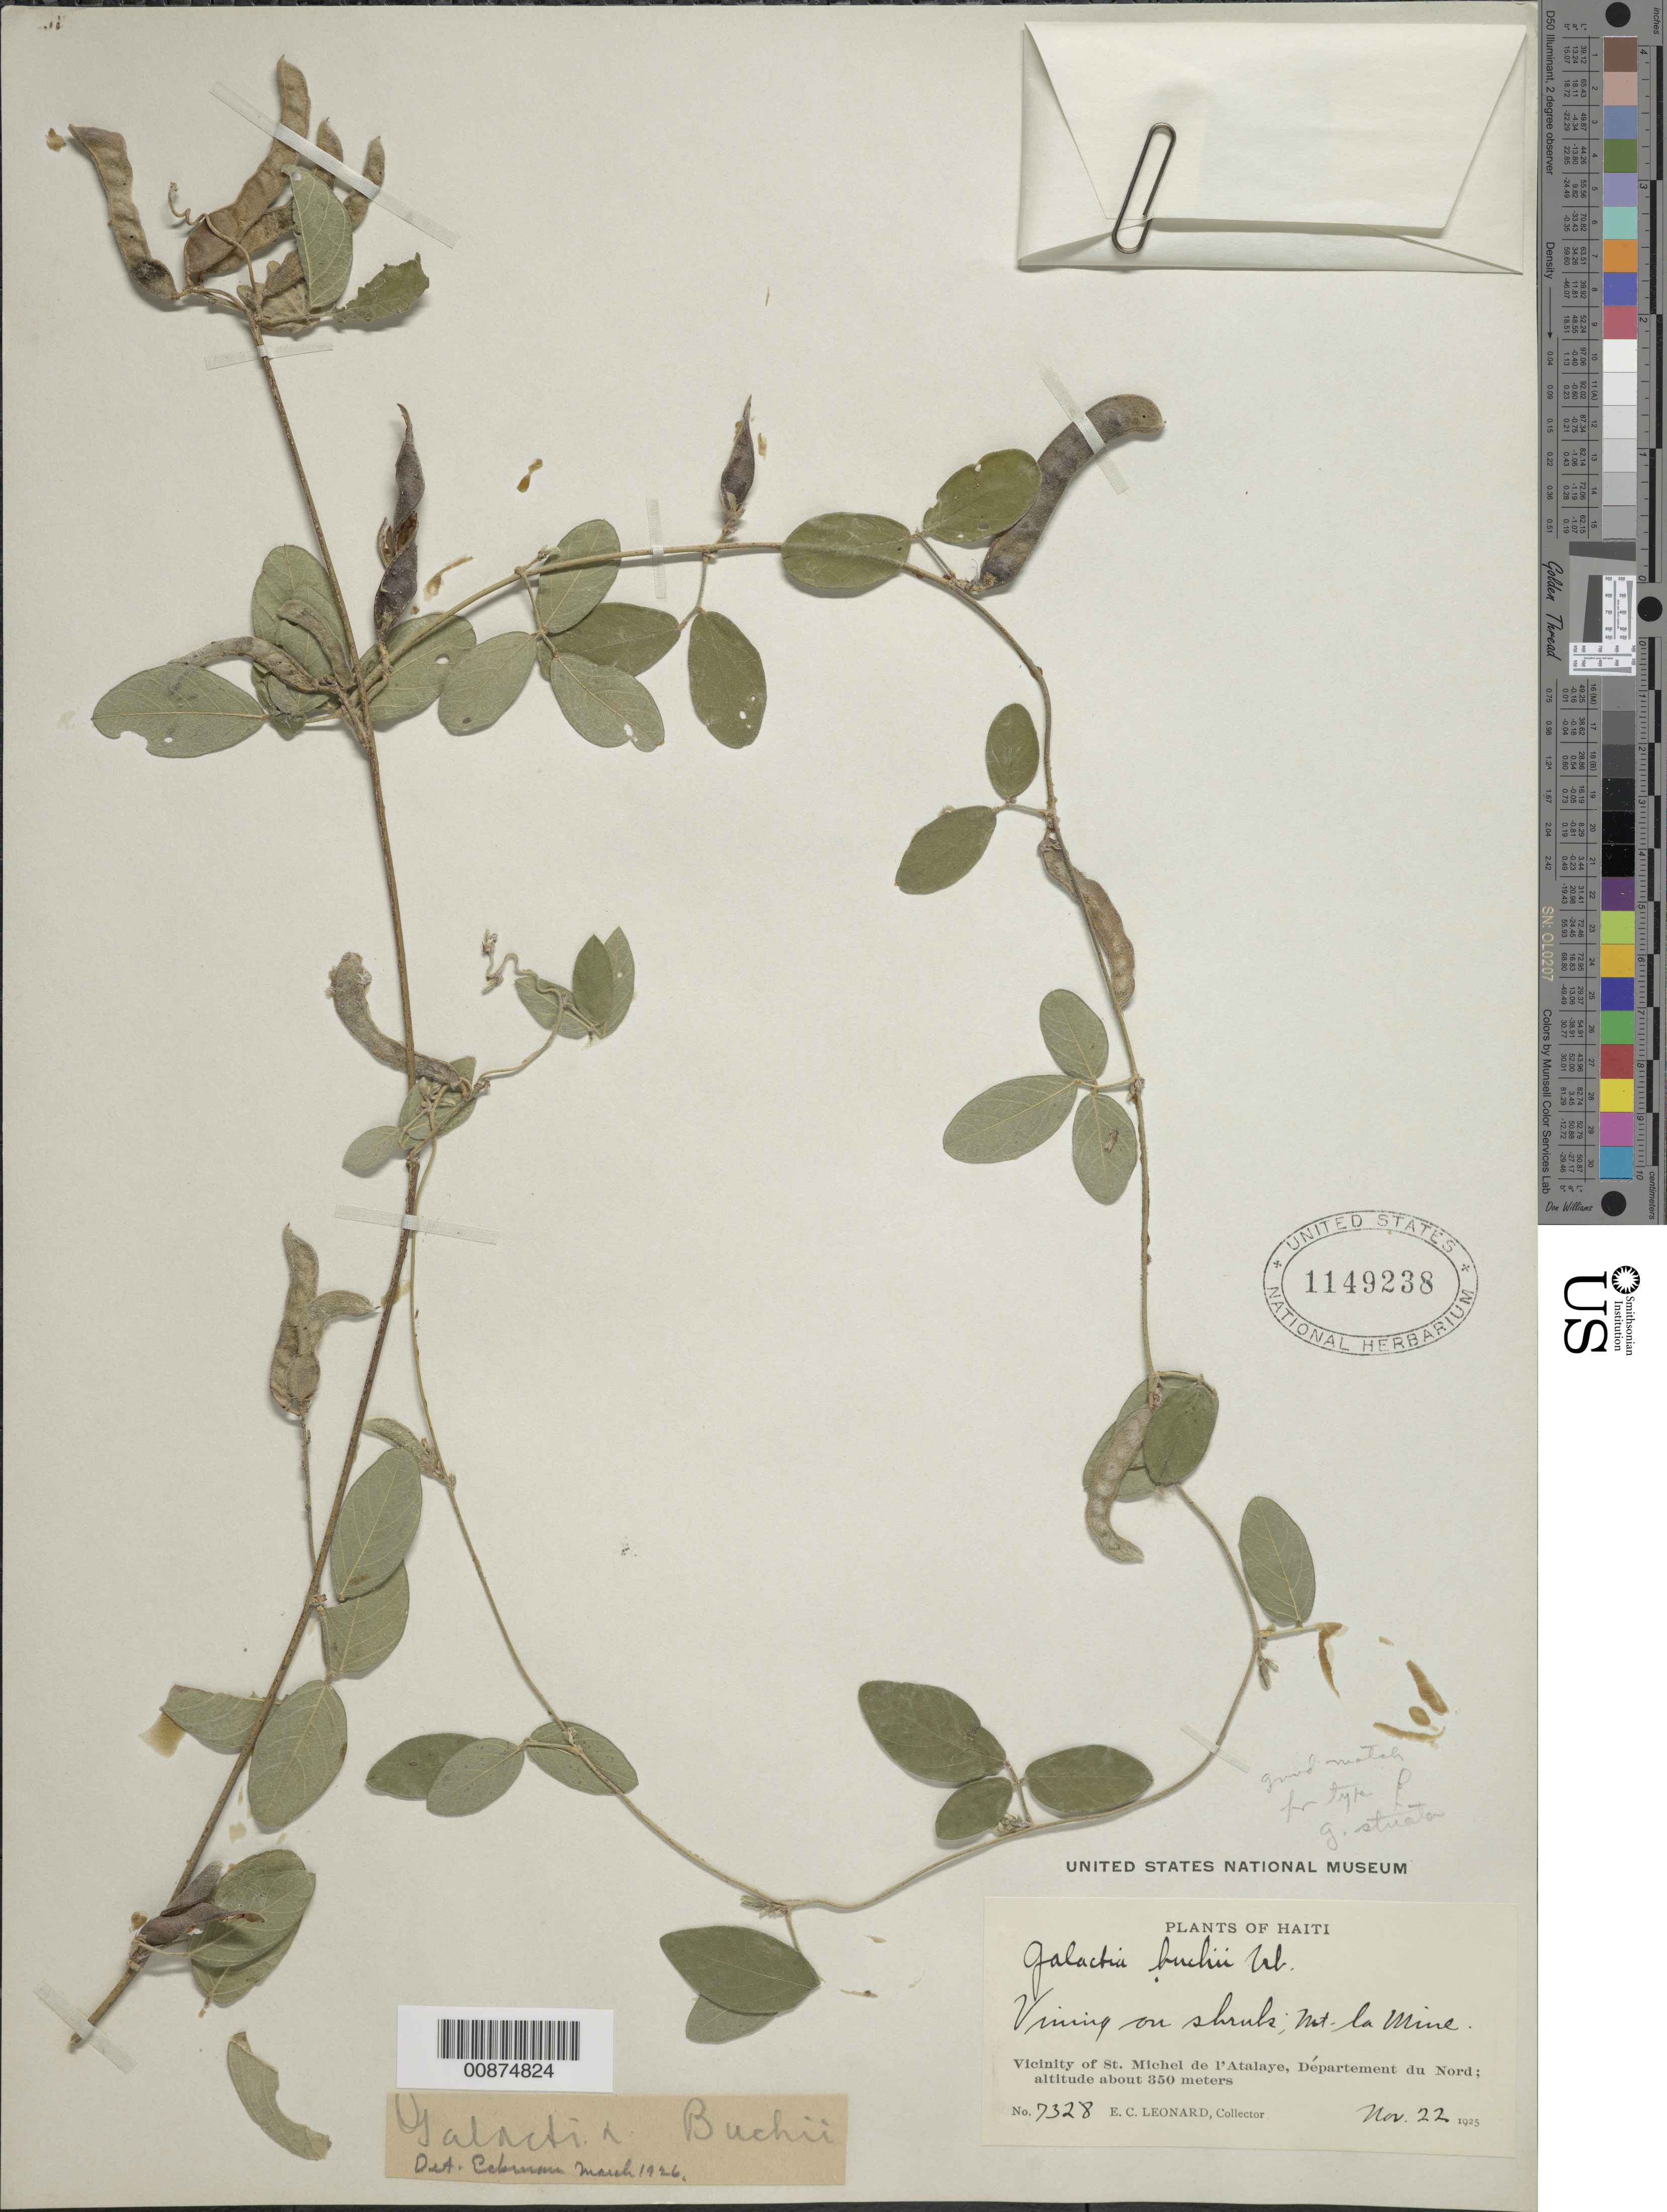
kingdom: Plantae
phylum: Tracheophyta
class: Magnoliopsida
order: Fabales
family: Fabaceae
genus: Galactia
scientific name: Galactia buchii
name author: Urb.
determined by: Ekman, E. L.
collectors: E. C. Leonard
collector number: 7328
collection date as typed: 22 Nov 1925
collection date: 1925-11-22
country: Haiti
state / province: Nord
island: Hispaniola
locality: Vicinity of St. Michel de l'Atalaye. Mt. La Mine.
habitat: Vining on shrubs.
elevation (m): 350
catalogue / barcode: US 1149238